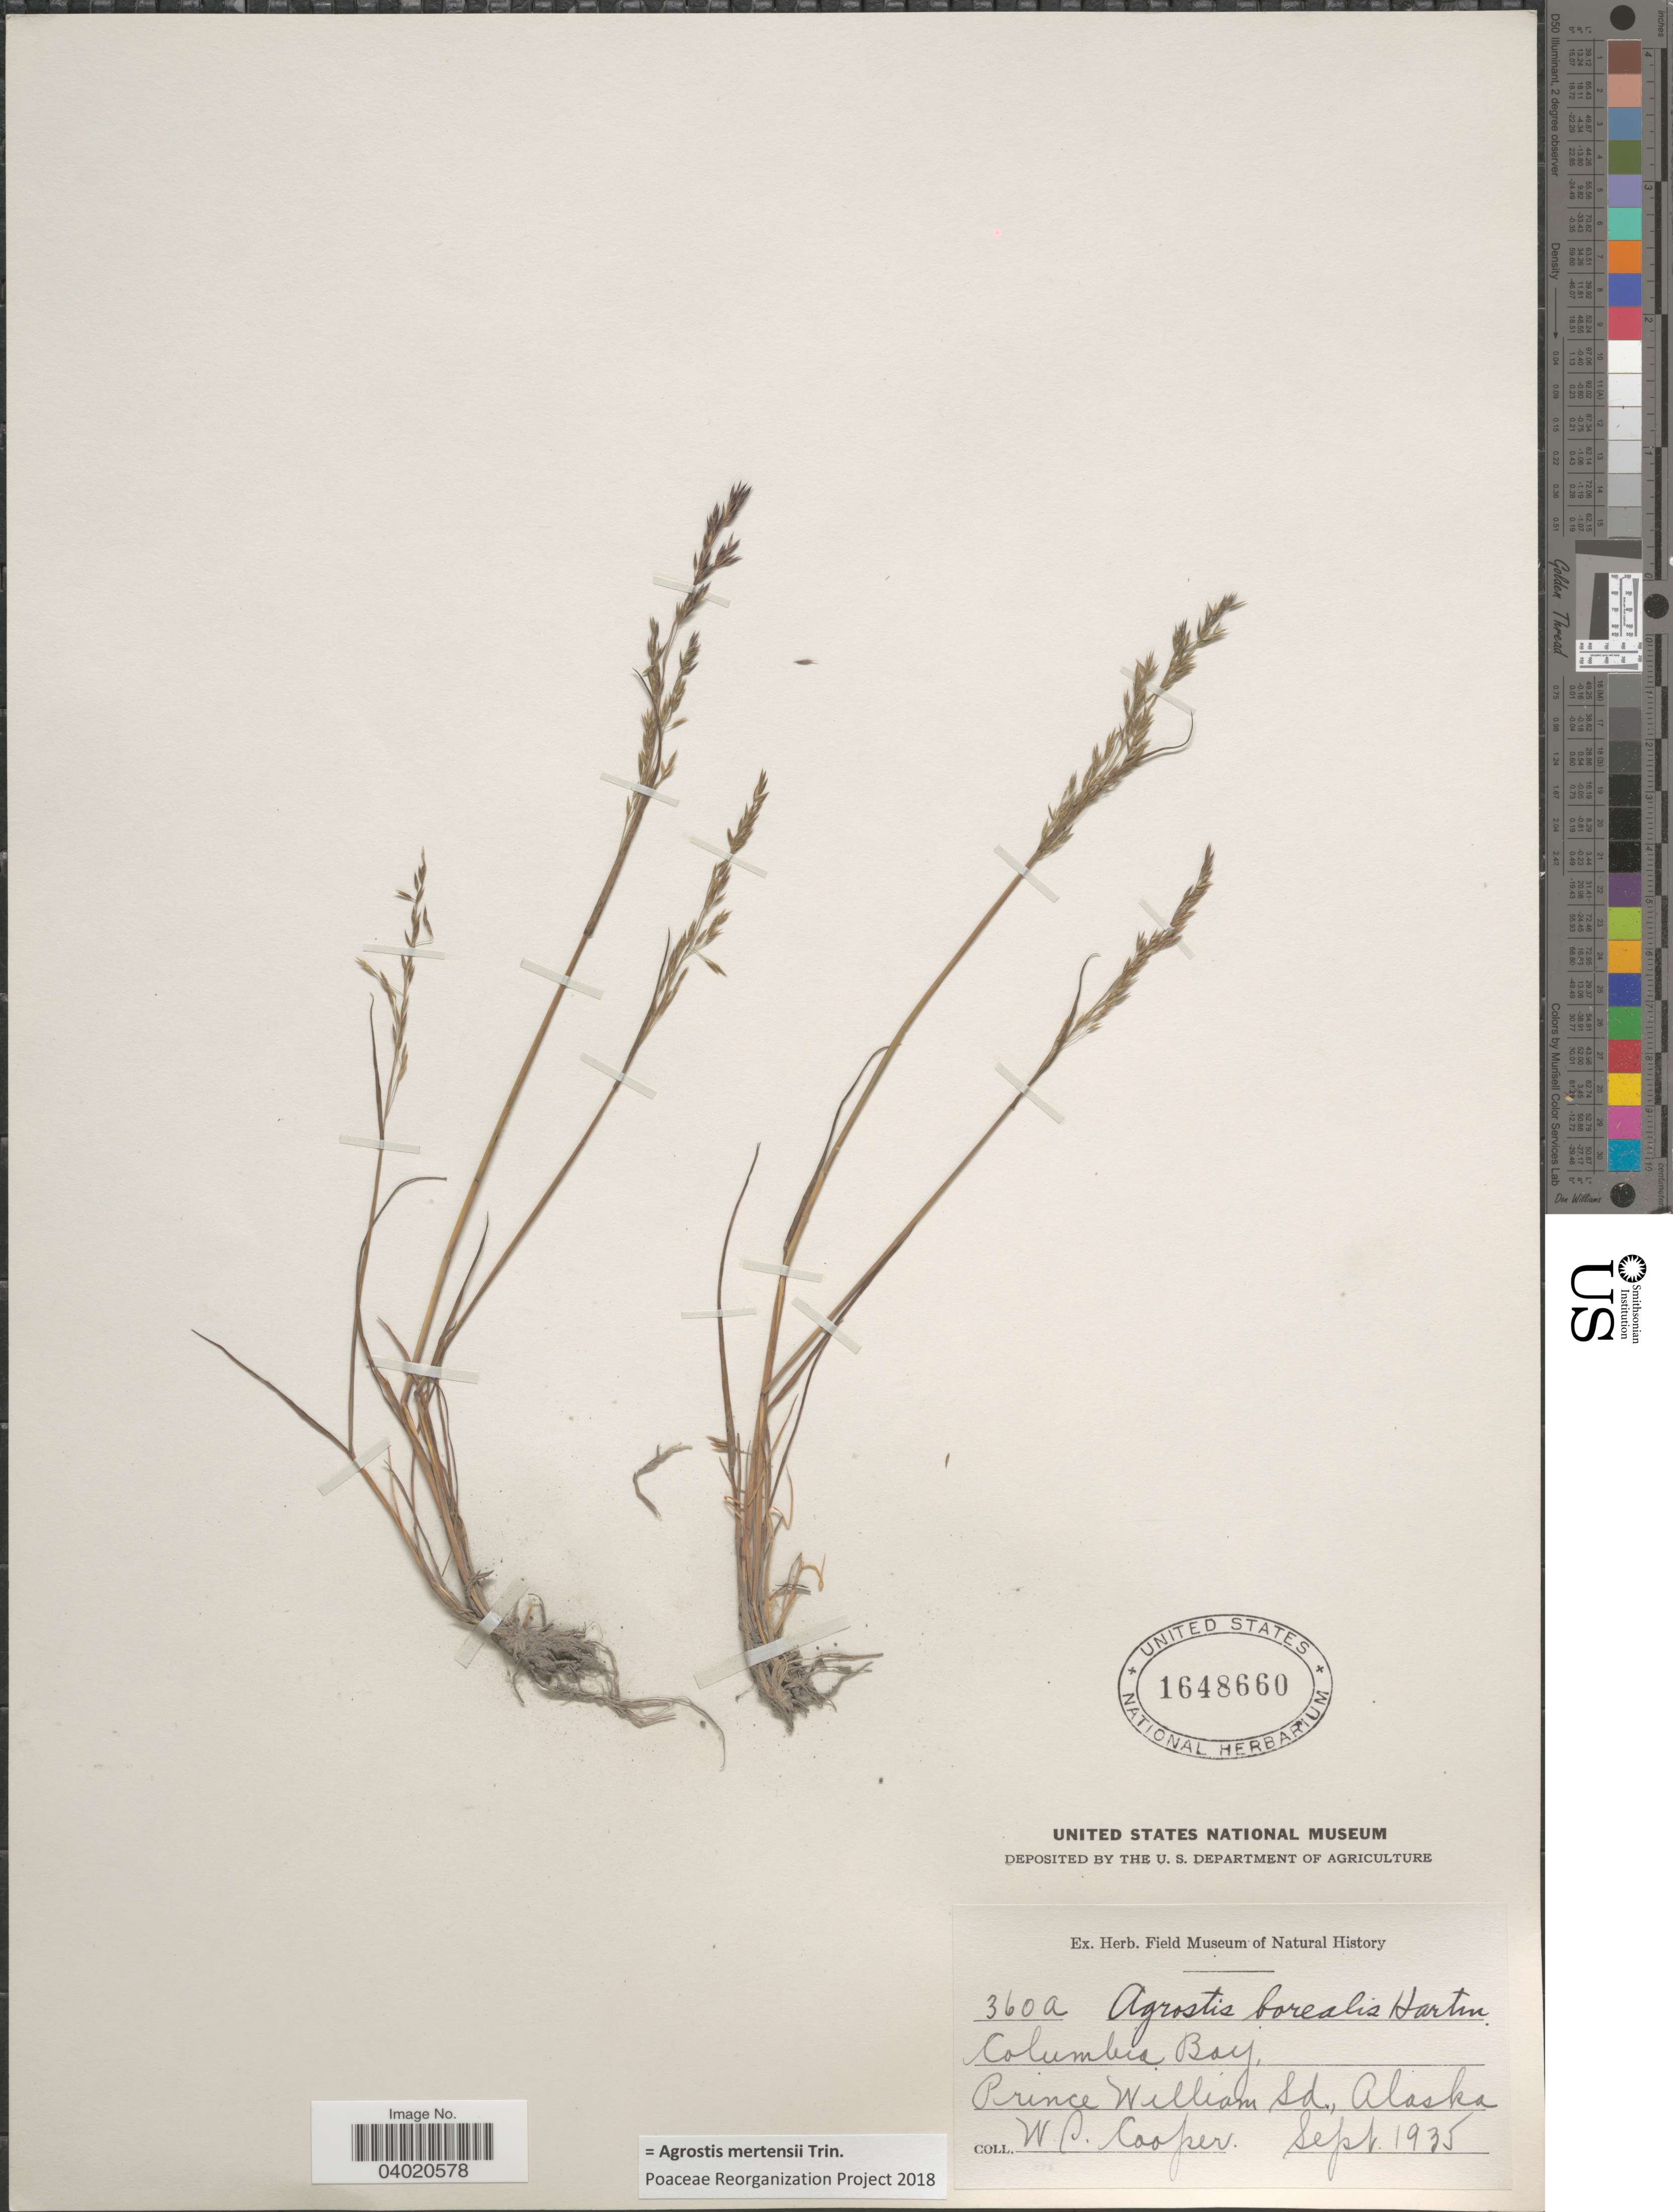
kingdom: Plantae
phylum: Tracheophyta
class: Liliopsida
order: Poales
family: Poaceae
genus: Agrostis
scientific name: Agrostis mertensii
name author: Trin.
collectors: W. Cooper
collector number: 360a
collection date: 1935-09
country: United States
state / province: Alaska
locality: Columbia Bay, Prince William Sd.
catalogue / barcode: US 1648660